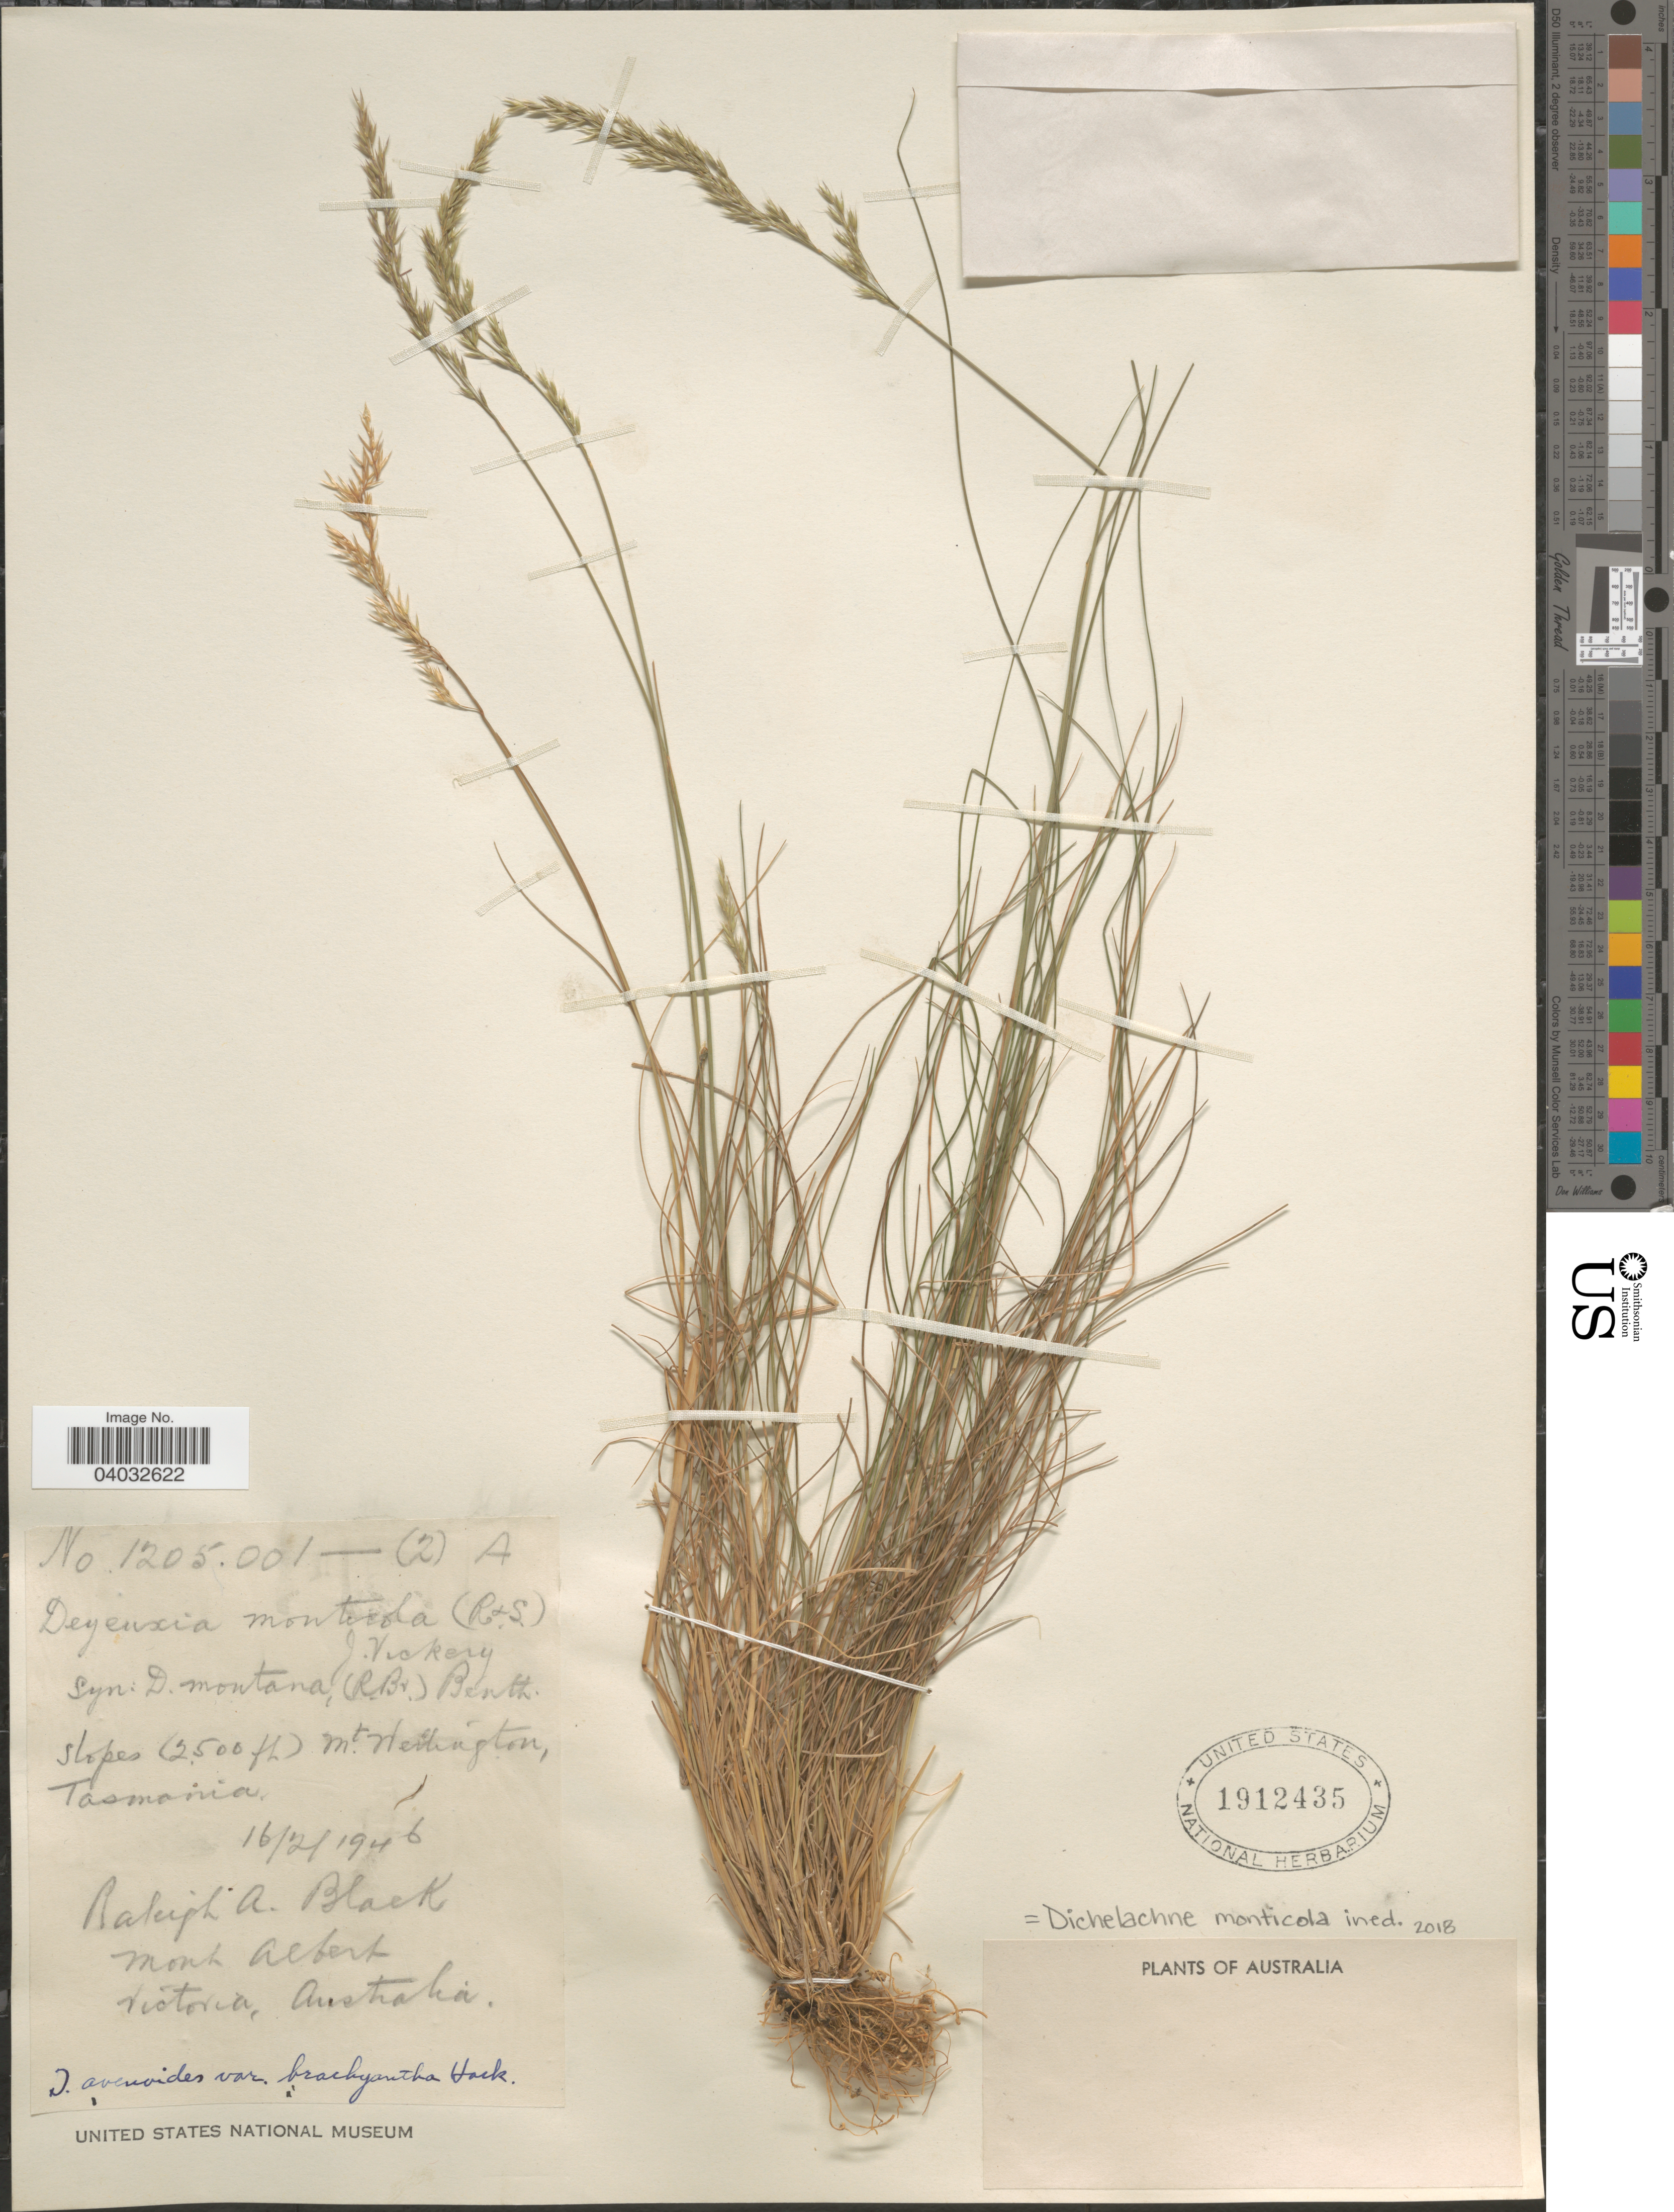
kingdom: Plantae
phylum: Tracheophyta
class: Liliopsida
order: Poales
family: Poaceae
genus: Dichelachne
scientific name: Dichelachne monticola ined.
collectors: R. A. Black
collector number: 12050001-(2) A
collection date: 1946-02-16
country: Australia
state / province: Tasmania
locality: Mt. Wellington.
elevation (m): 762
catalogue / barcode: US 1912435